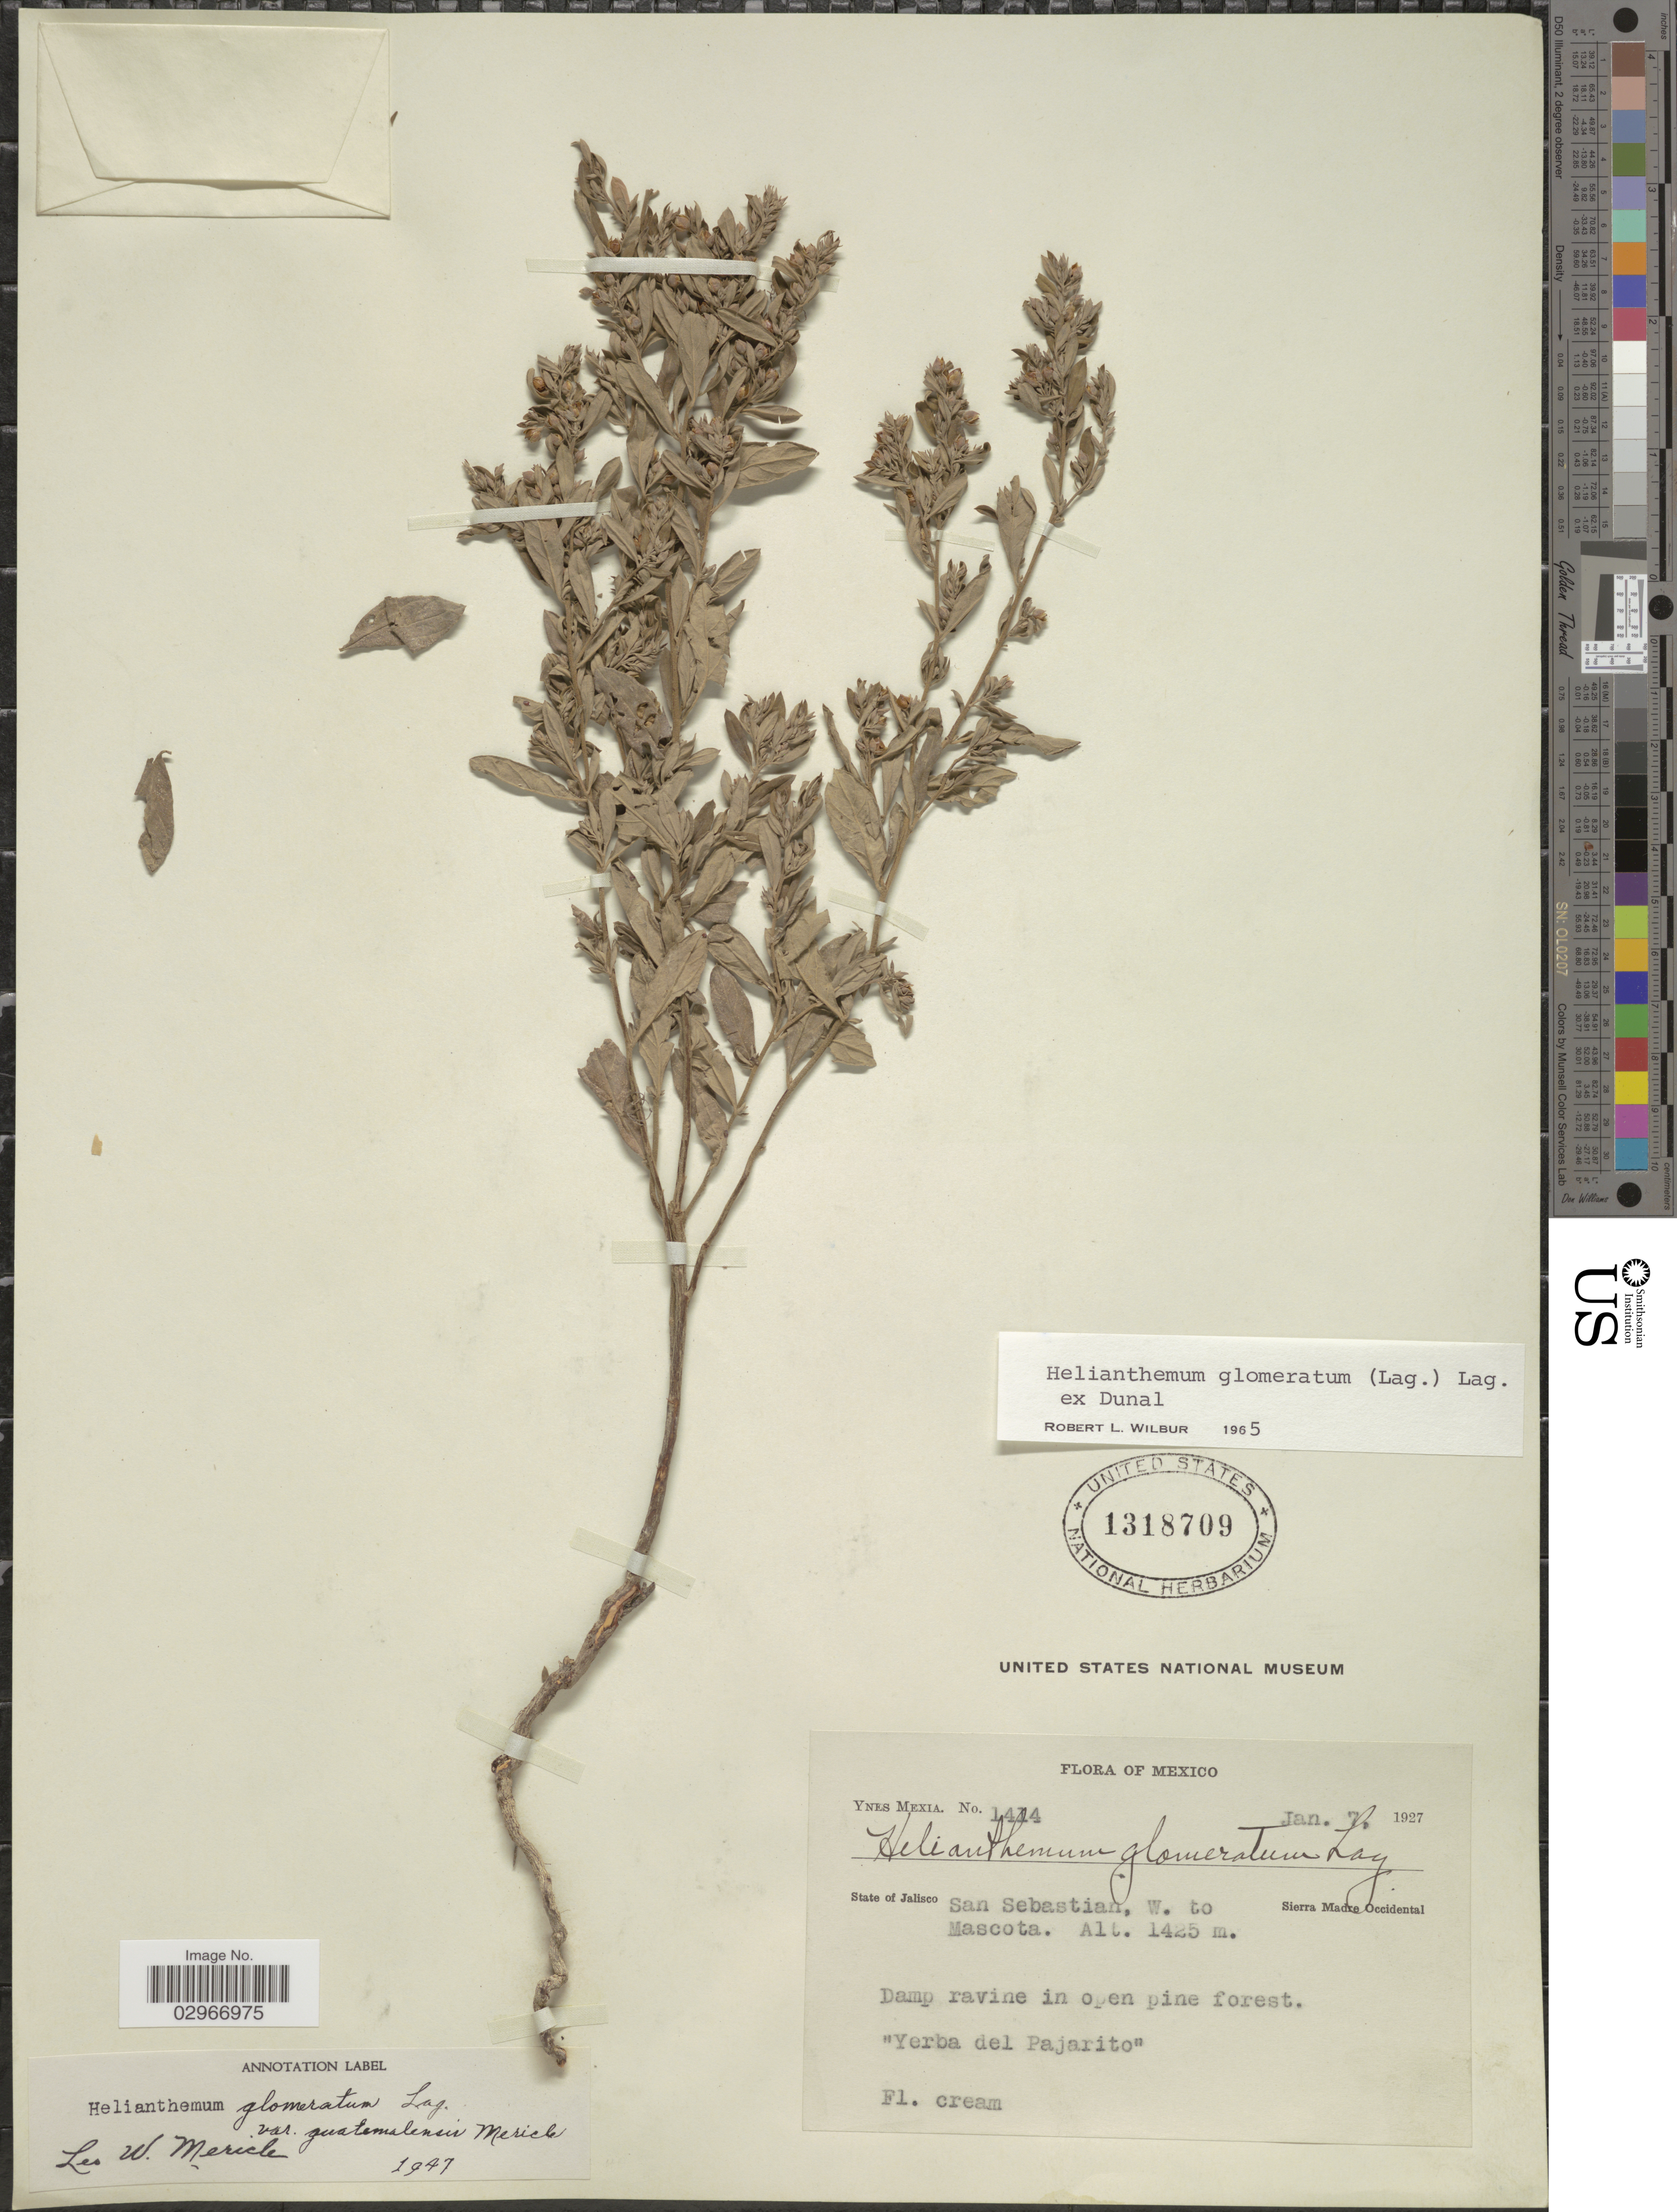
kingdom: Plantae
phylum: Tracheophyta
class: Magnoliopsida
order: Malvales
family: Cistaceae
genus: Helianthemum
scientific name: Helianthemum glomeratum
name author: (Lag.) Lag. ex Dunal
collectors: Y. Mexia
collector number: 1414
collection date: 1927-01-07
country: Mexico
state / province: Jalisco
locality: San Sebastian, W. to Mascota.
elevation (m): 1425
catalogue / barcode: US 1318709